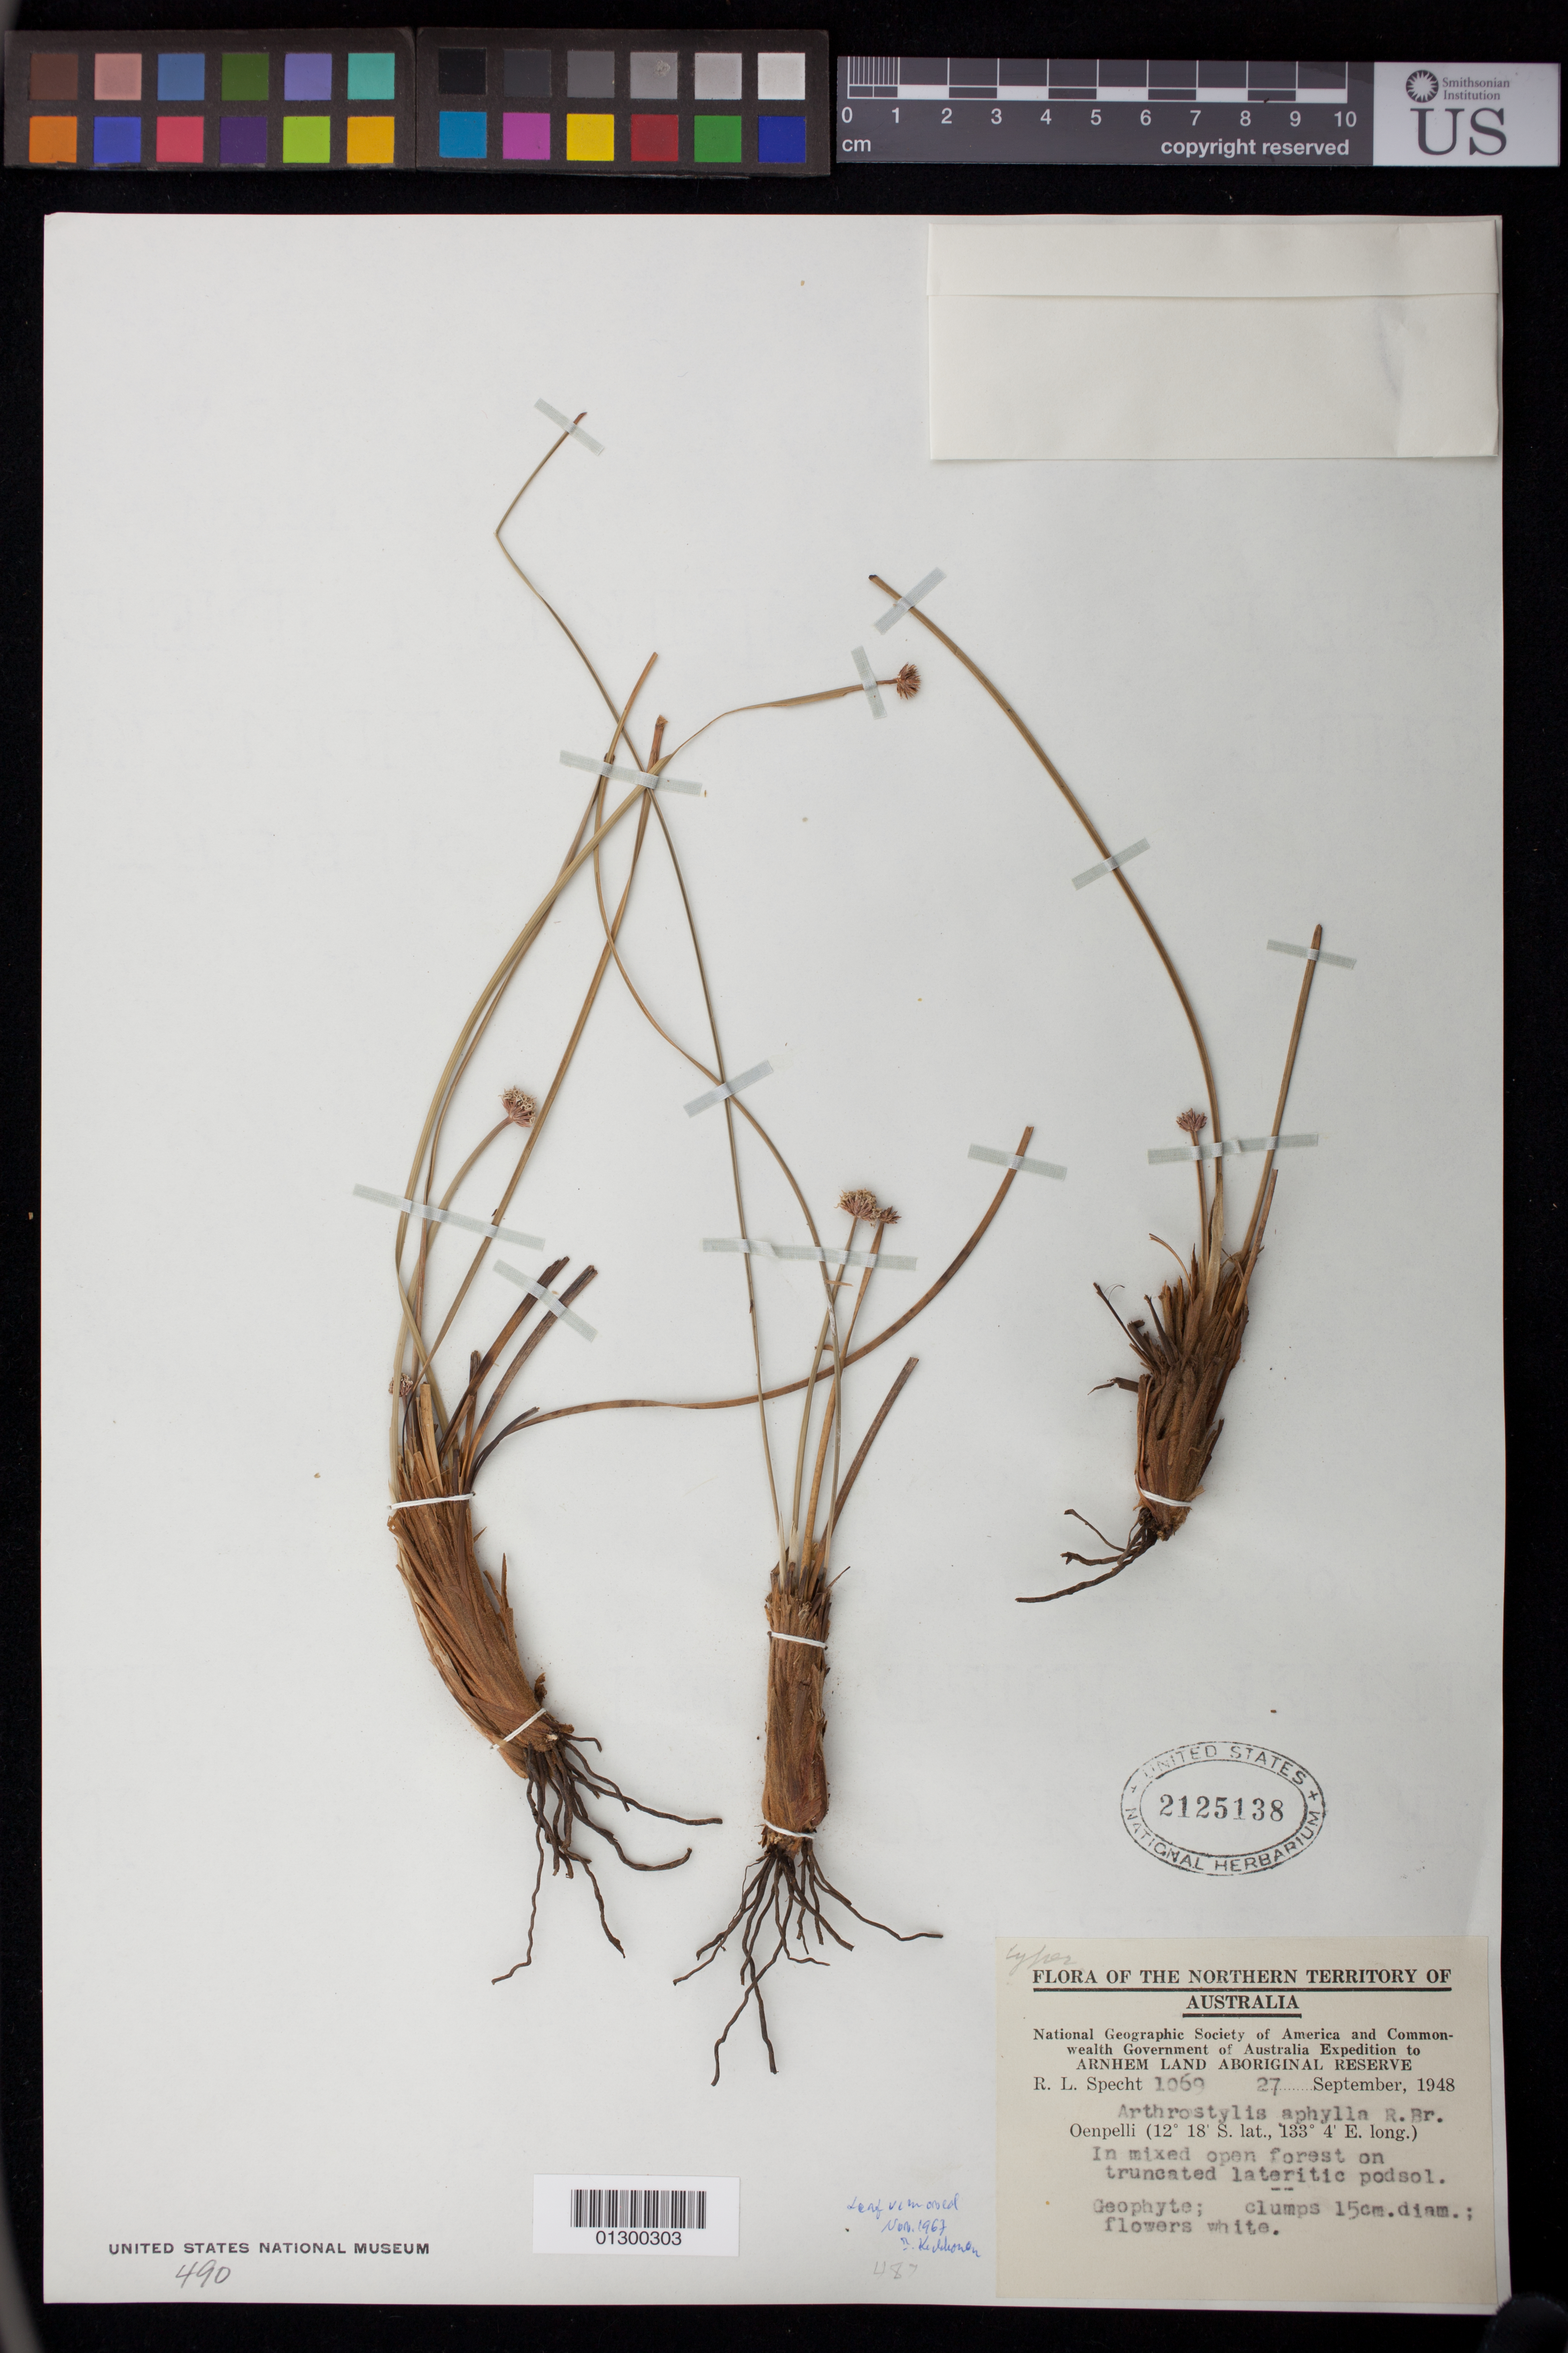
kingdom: Plantae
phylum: Tracheophyta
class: Liliopsida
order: Poales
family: Cyperaceae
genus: Arthrostylis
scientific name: Arthrostylis aphylla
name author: R. Br.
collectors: R. L. Specht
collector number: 1069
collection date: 1948-09-27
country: Australia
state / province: Northern Territory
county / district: West Arnhem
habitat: In mixed open forest on truncated lateritic podsol.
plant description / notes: Geophyte; clumps 15 cm. diam.; flowers white.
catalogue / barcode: US 2125138